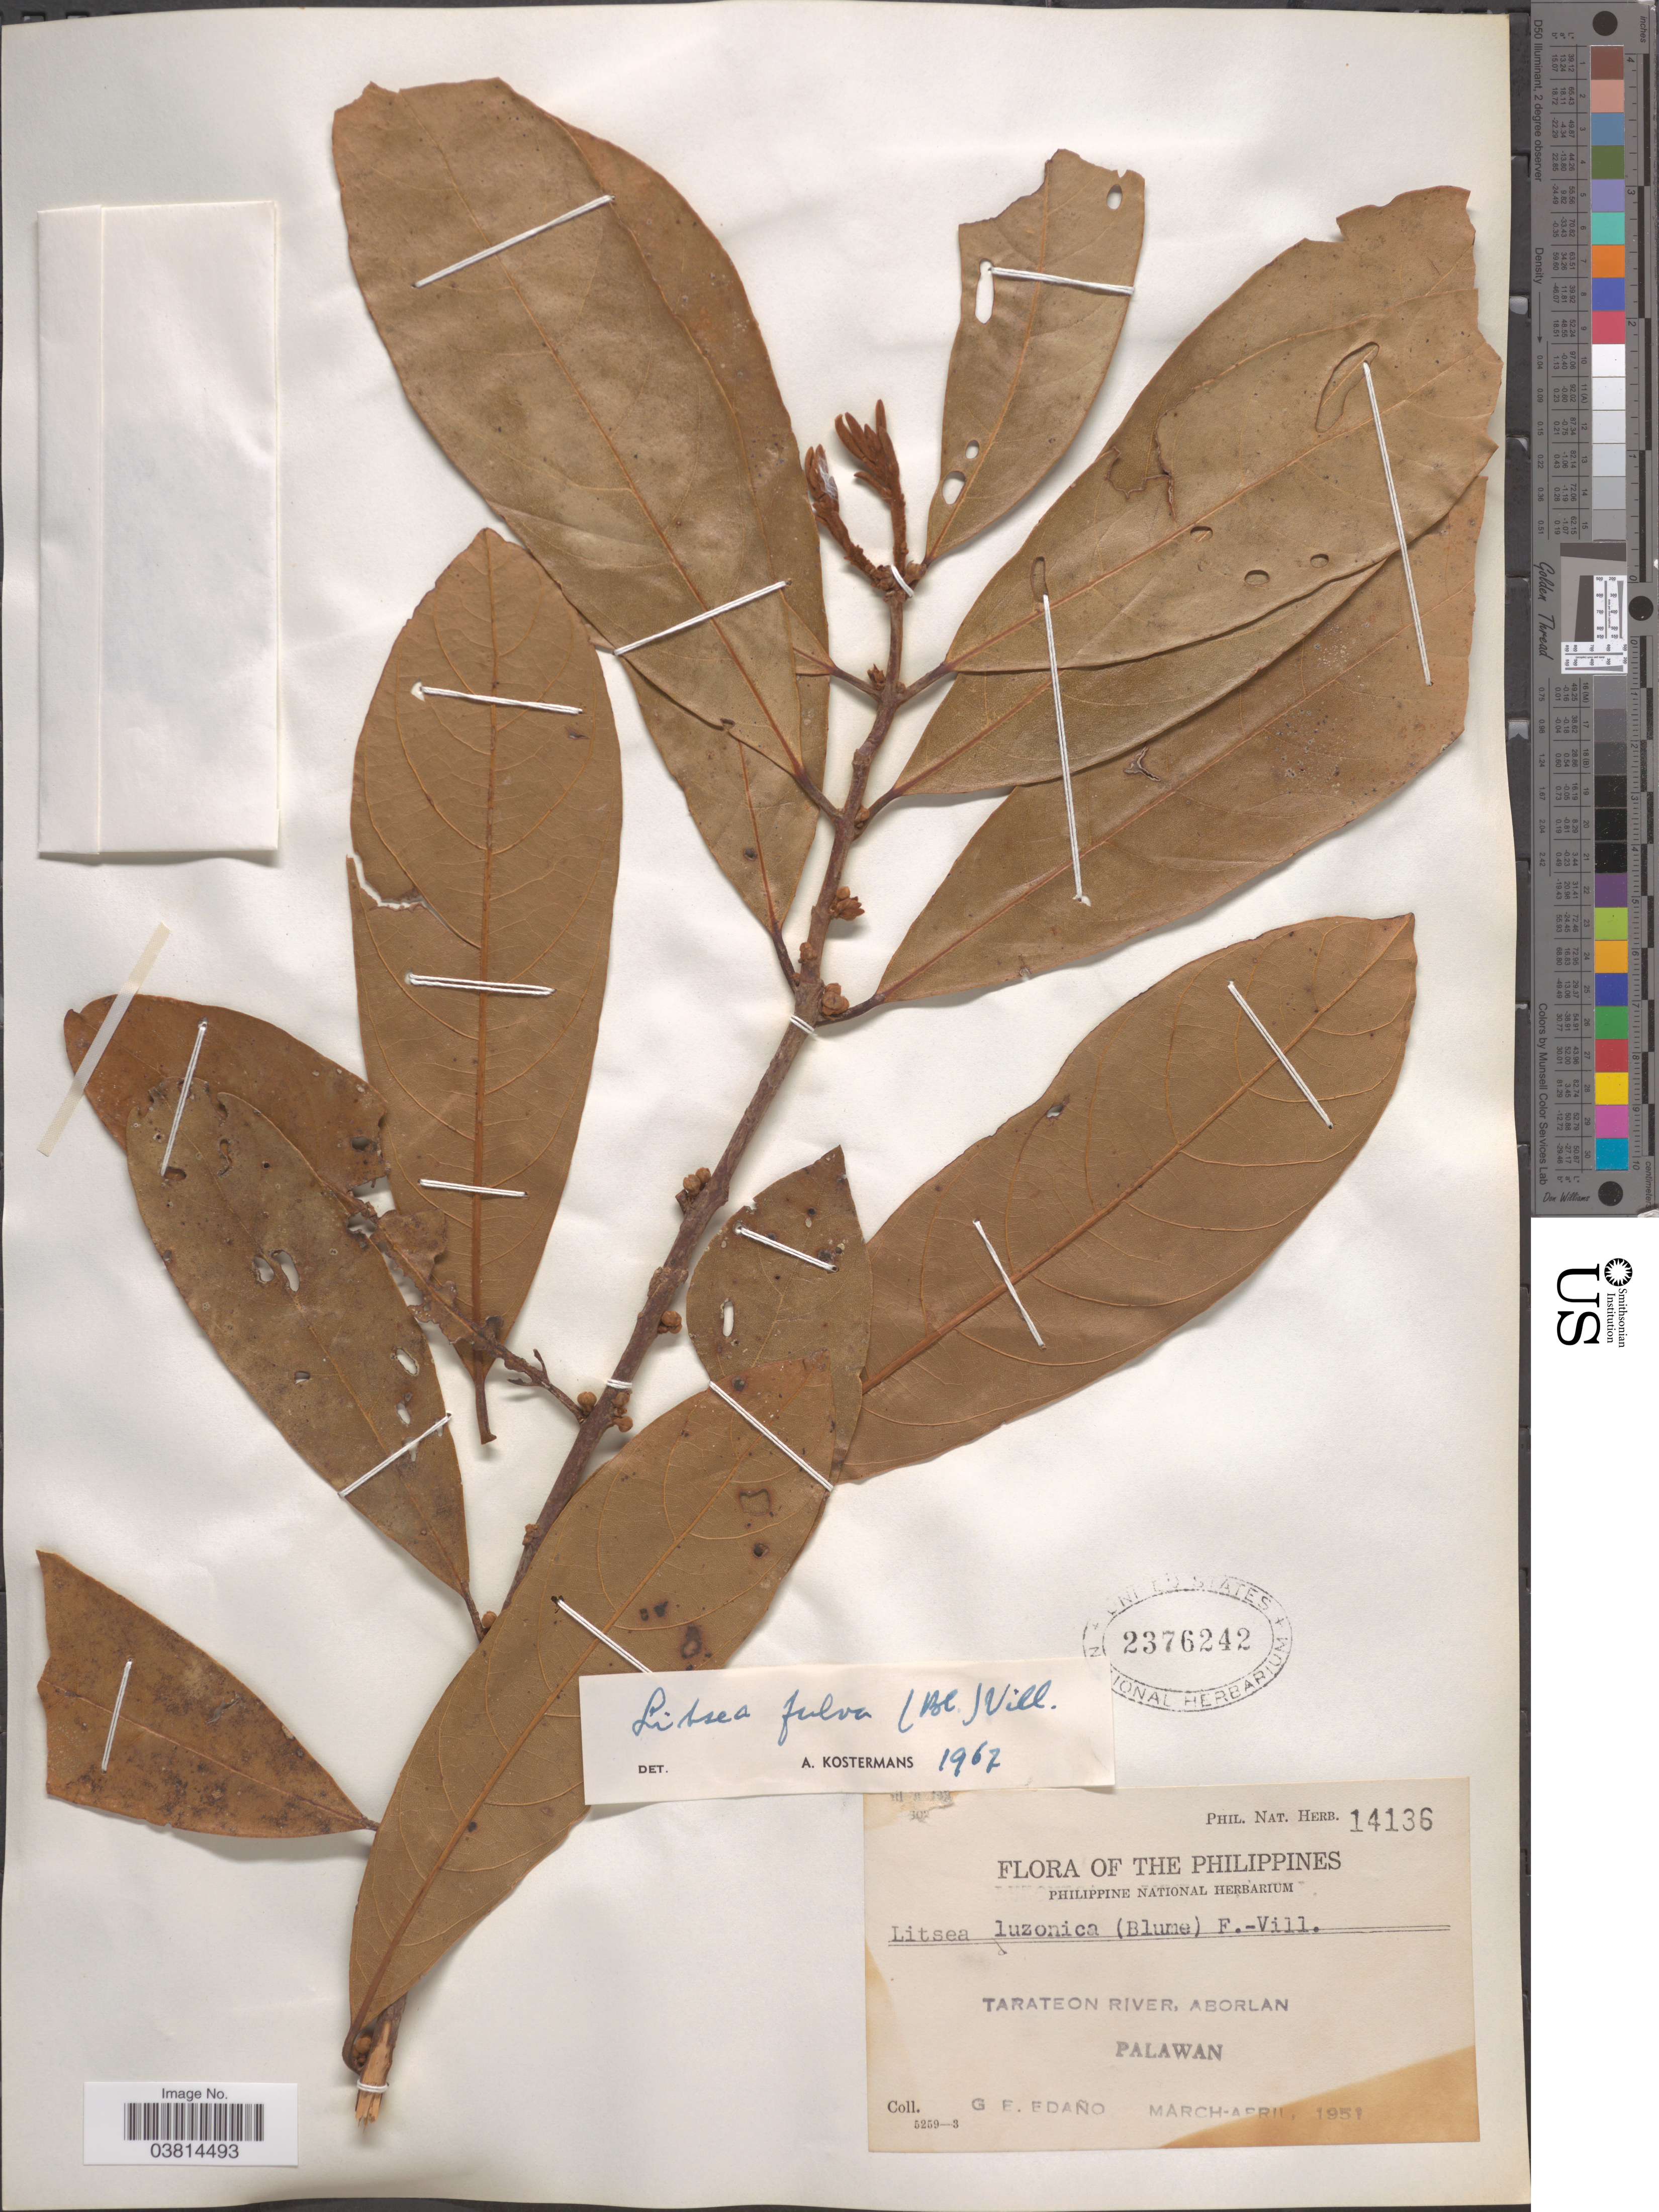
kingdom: Plantae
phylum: Tracheophyta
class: Magnoliopsida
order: Laurales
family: Lauraceae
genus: Litsea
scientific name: Litsea fulva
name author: (Blume) Fern.-Vill.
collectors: G. E. Edaño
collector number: Phil.Nat.Herb. 14136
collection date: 1951-03/1951-04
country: Philippines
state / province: Mimaropa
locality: Tarateon River, Aborlan. Palawan.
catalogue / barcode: US 2376242